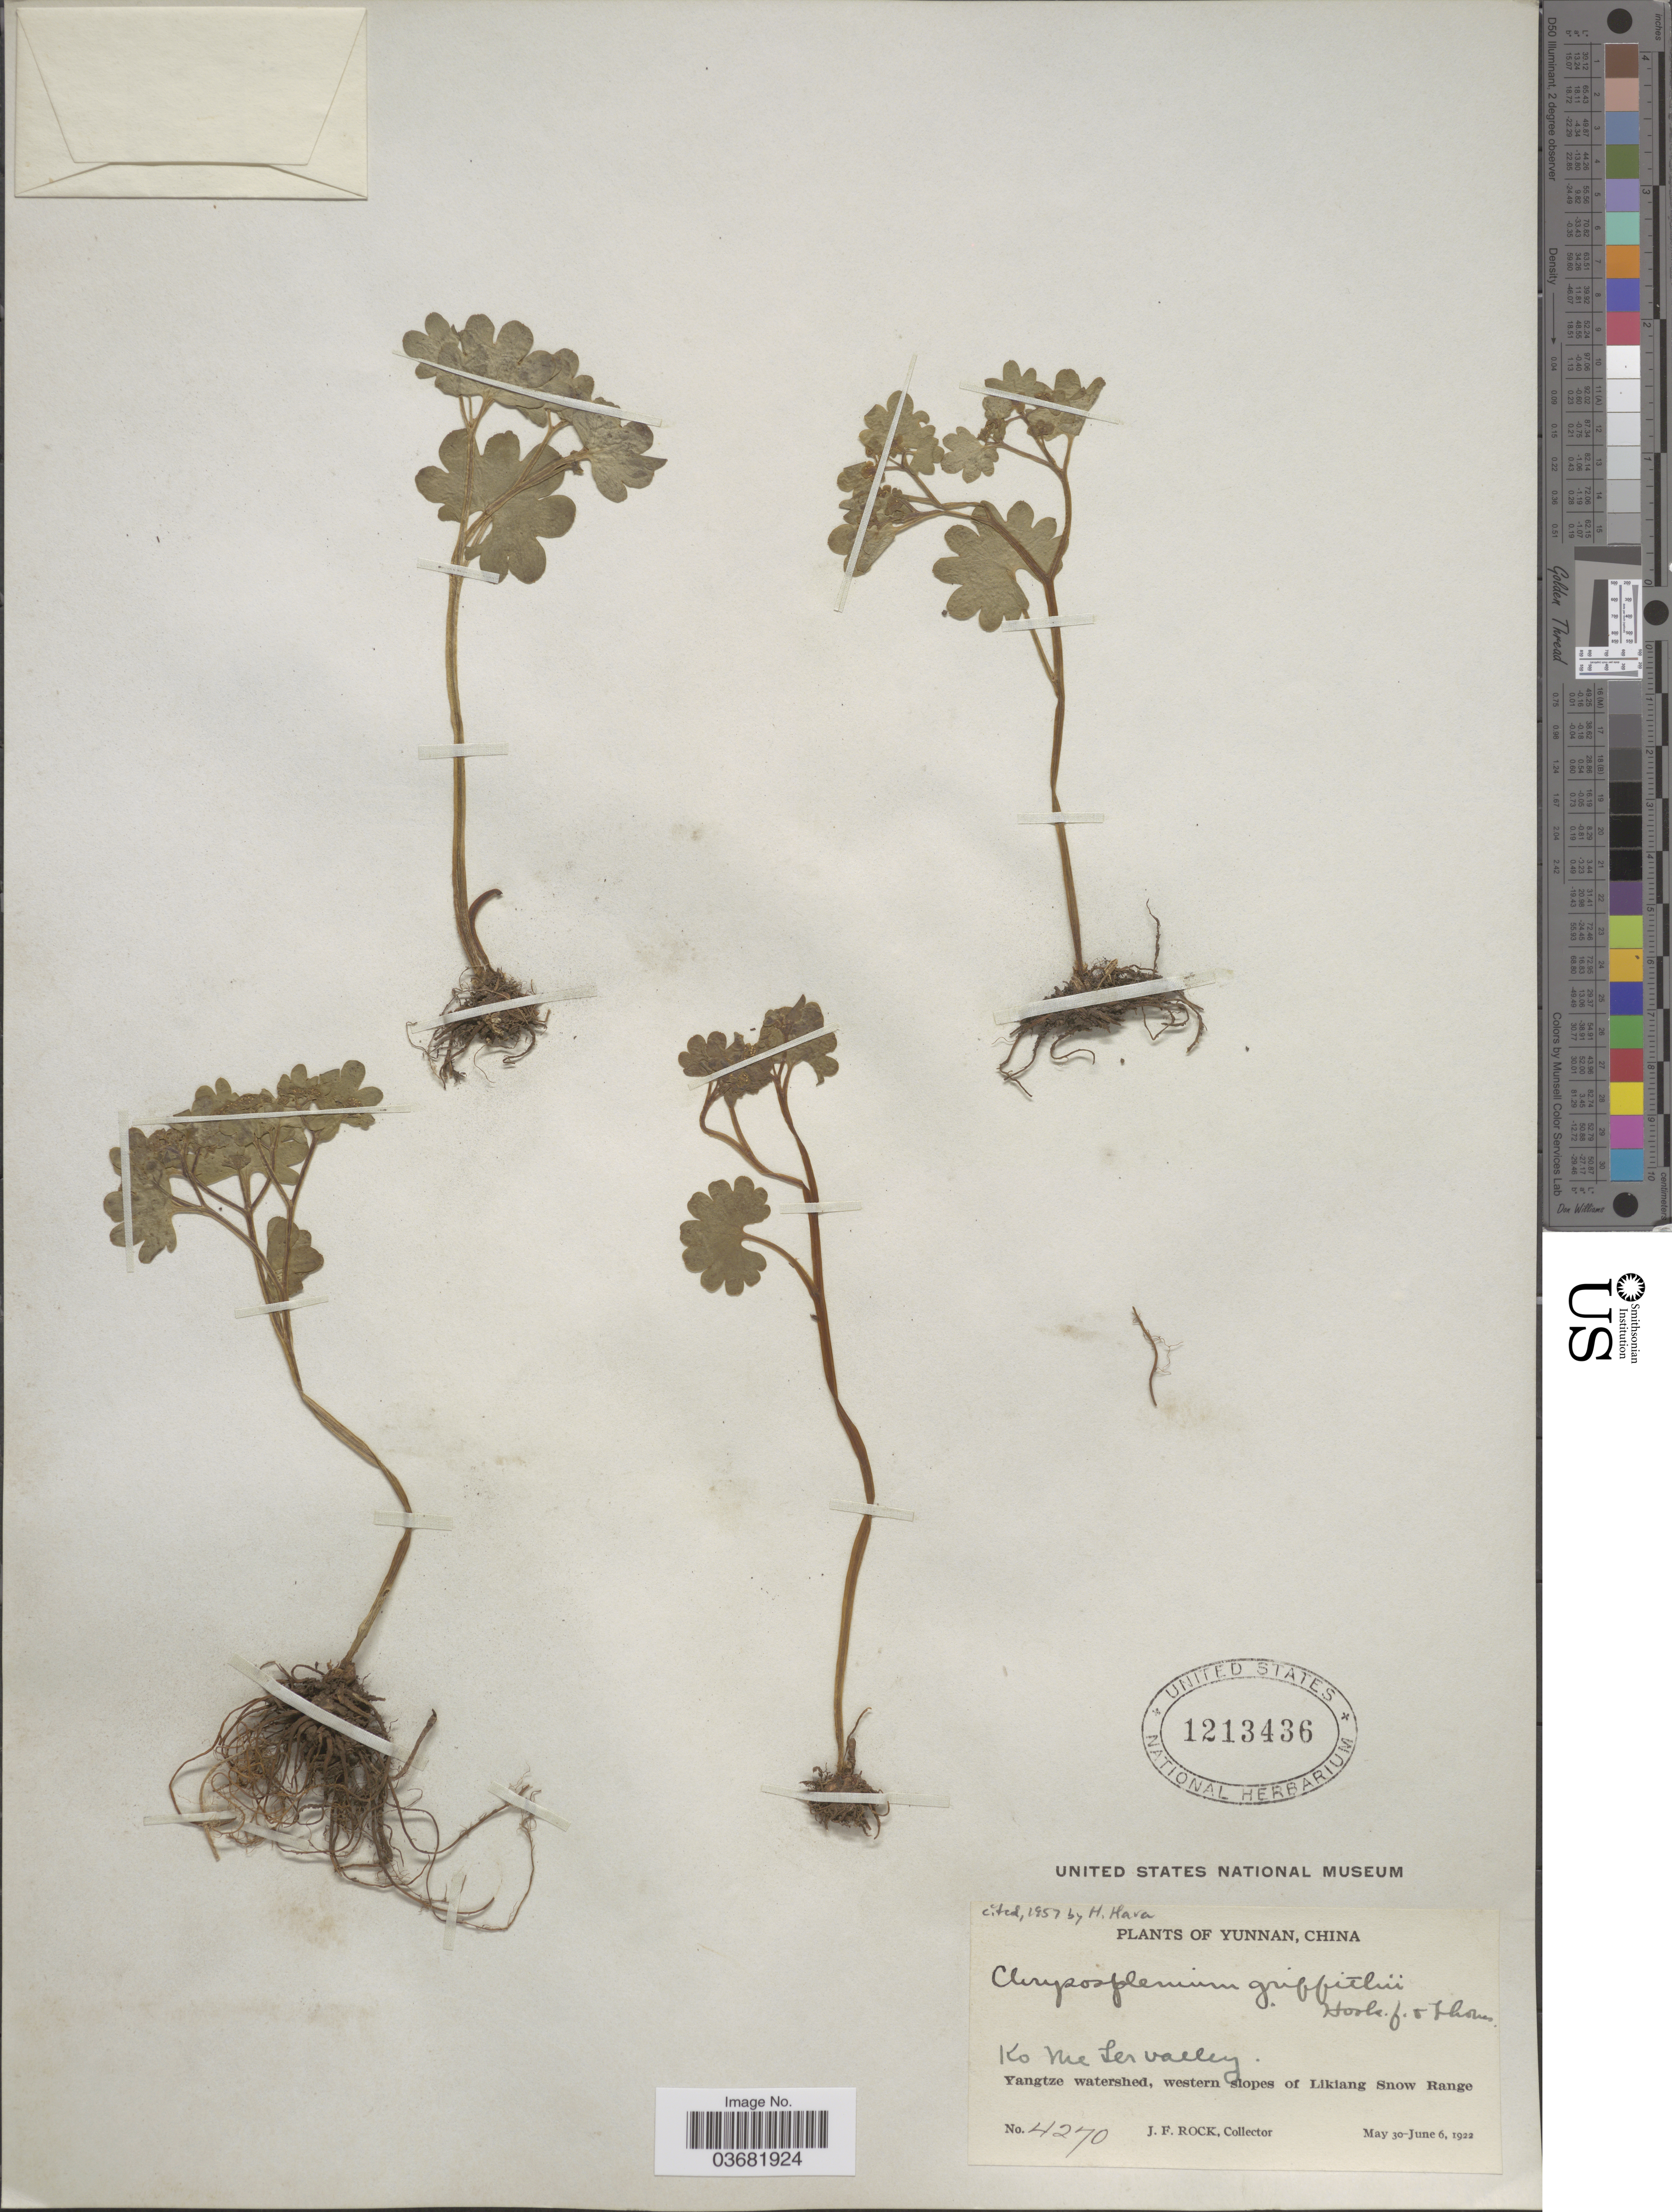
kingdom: Plantae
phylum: Tracheophyta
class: Magnoliopsida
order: Saxifragales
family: Saxifragaceae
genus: Chrysosplenium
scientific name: Chrysosplenium griffithii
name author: Hook. f. & Thomson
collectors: J. Rock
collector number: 4270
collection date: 1922-05-30/1922-06-06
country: China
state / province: Yunnan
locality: Ko Me Ter valley. [interpreted] Yangtze watershed, western slopes of Likiang Snow Range.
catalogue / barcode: US 1213436